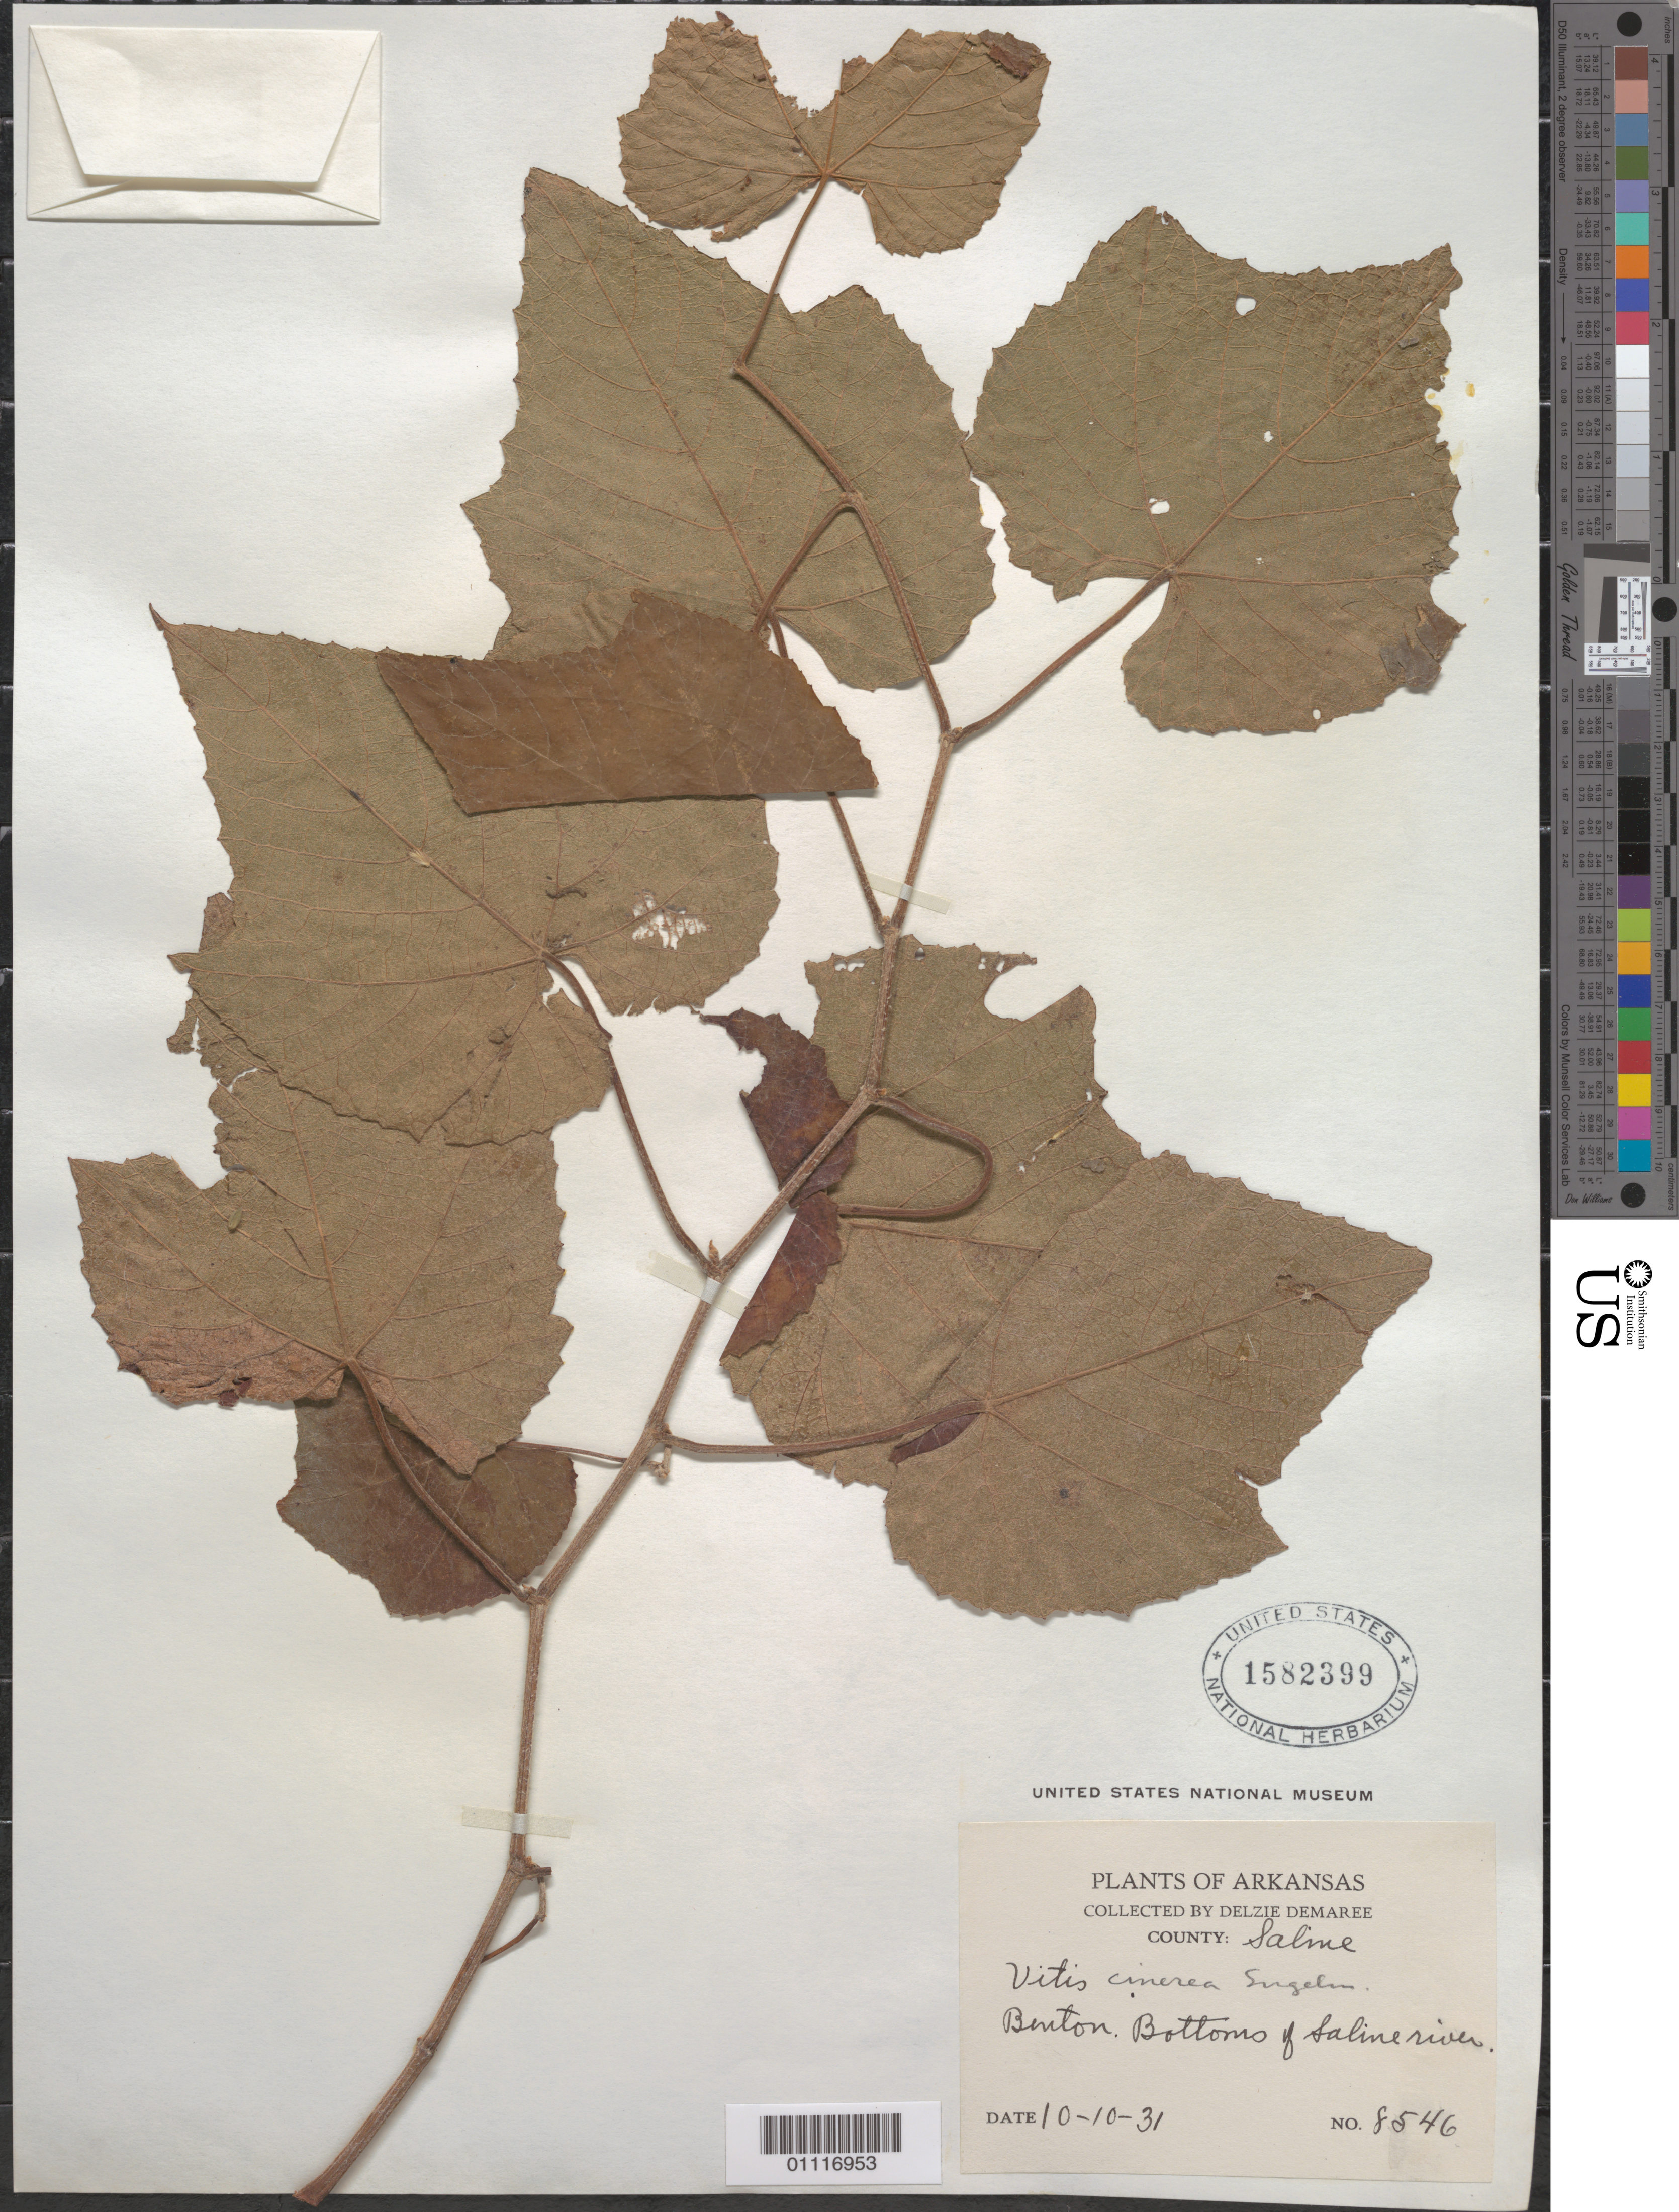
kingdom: Plantae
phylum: Tracheophyta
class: Magnoliopsida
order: Vitales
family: Vitaceae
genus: Vitis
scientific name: Vitis cinerea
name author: (Engelm.) Millardet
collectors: D. Demaree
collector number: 8546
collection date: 1931-10-10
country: United States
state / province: Arkansas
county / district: Saline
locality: Benton bottoms of Saline river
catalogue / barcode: US 1582399